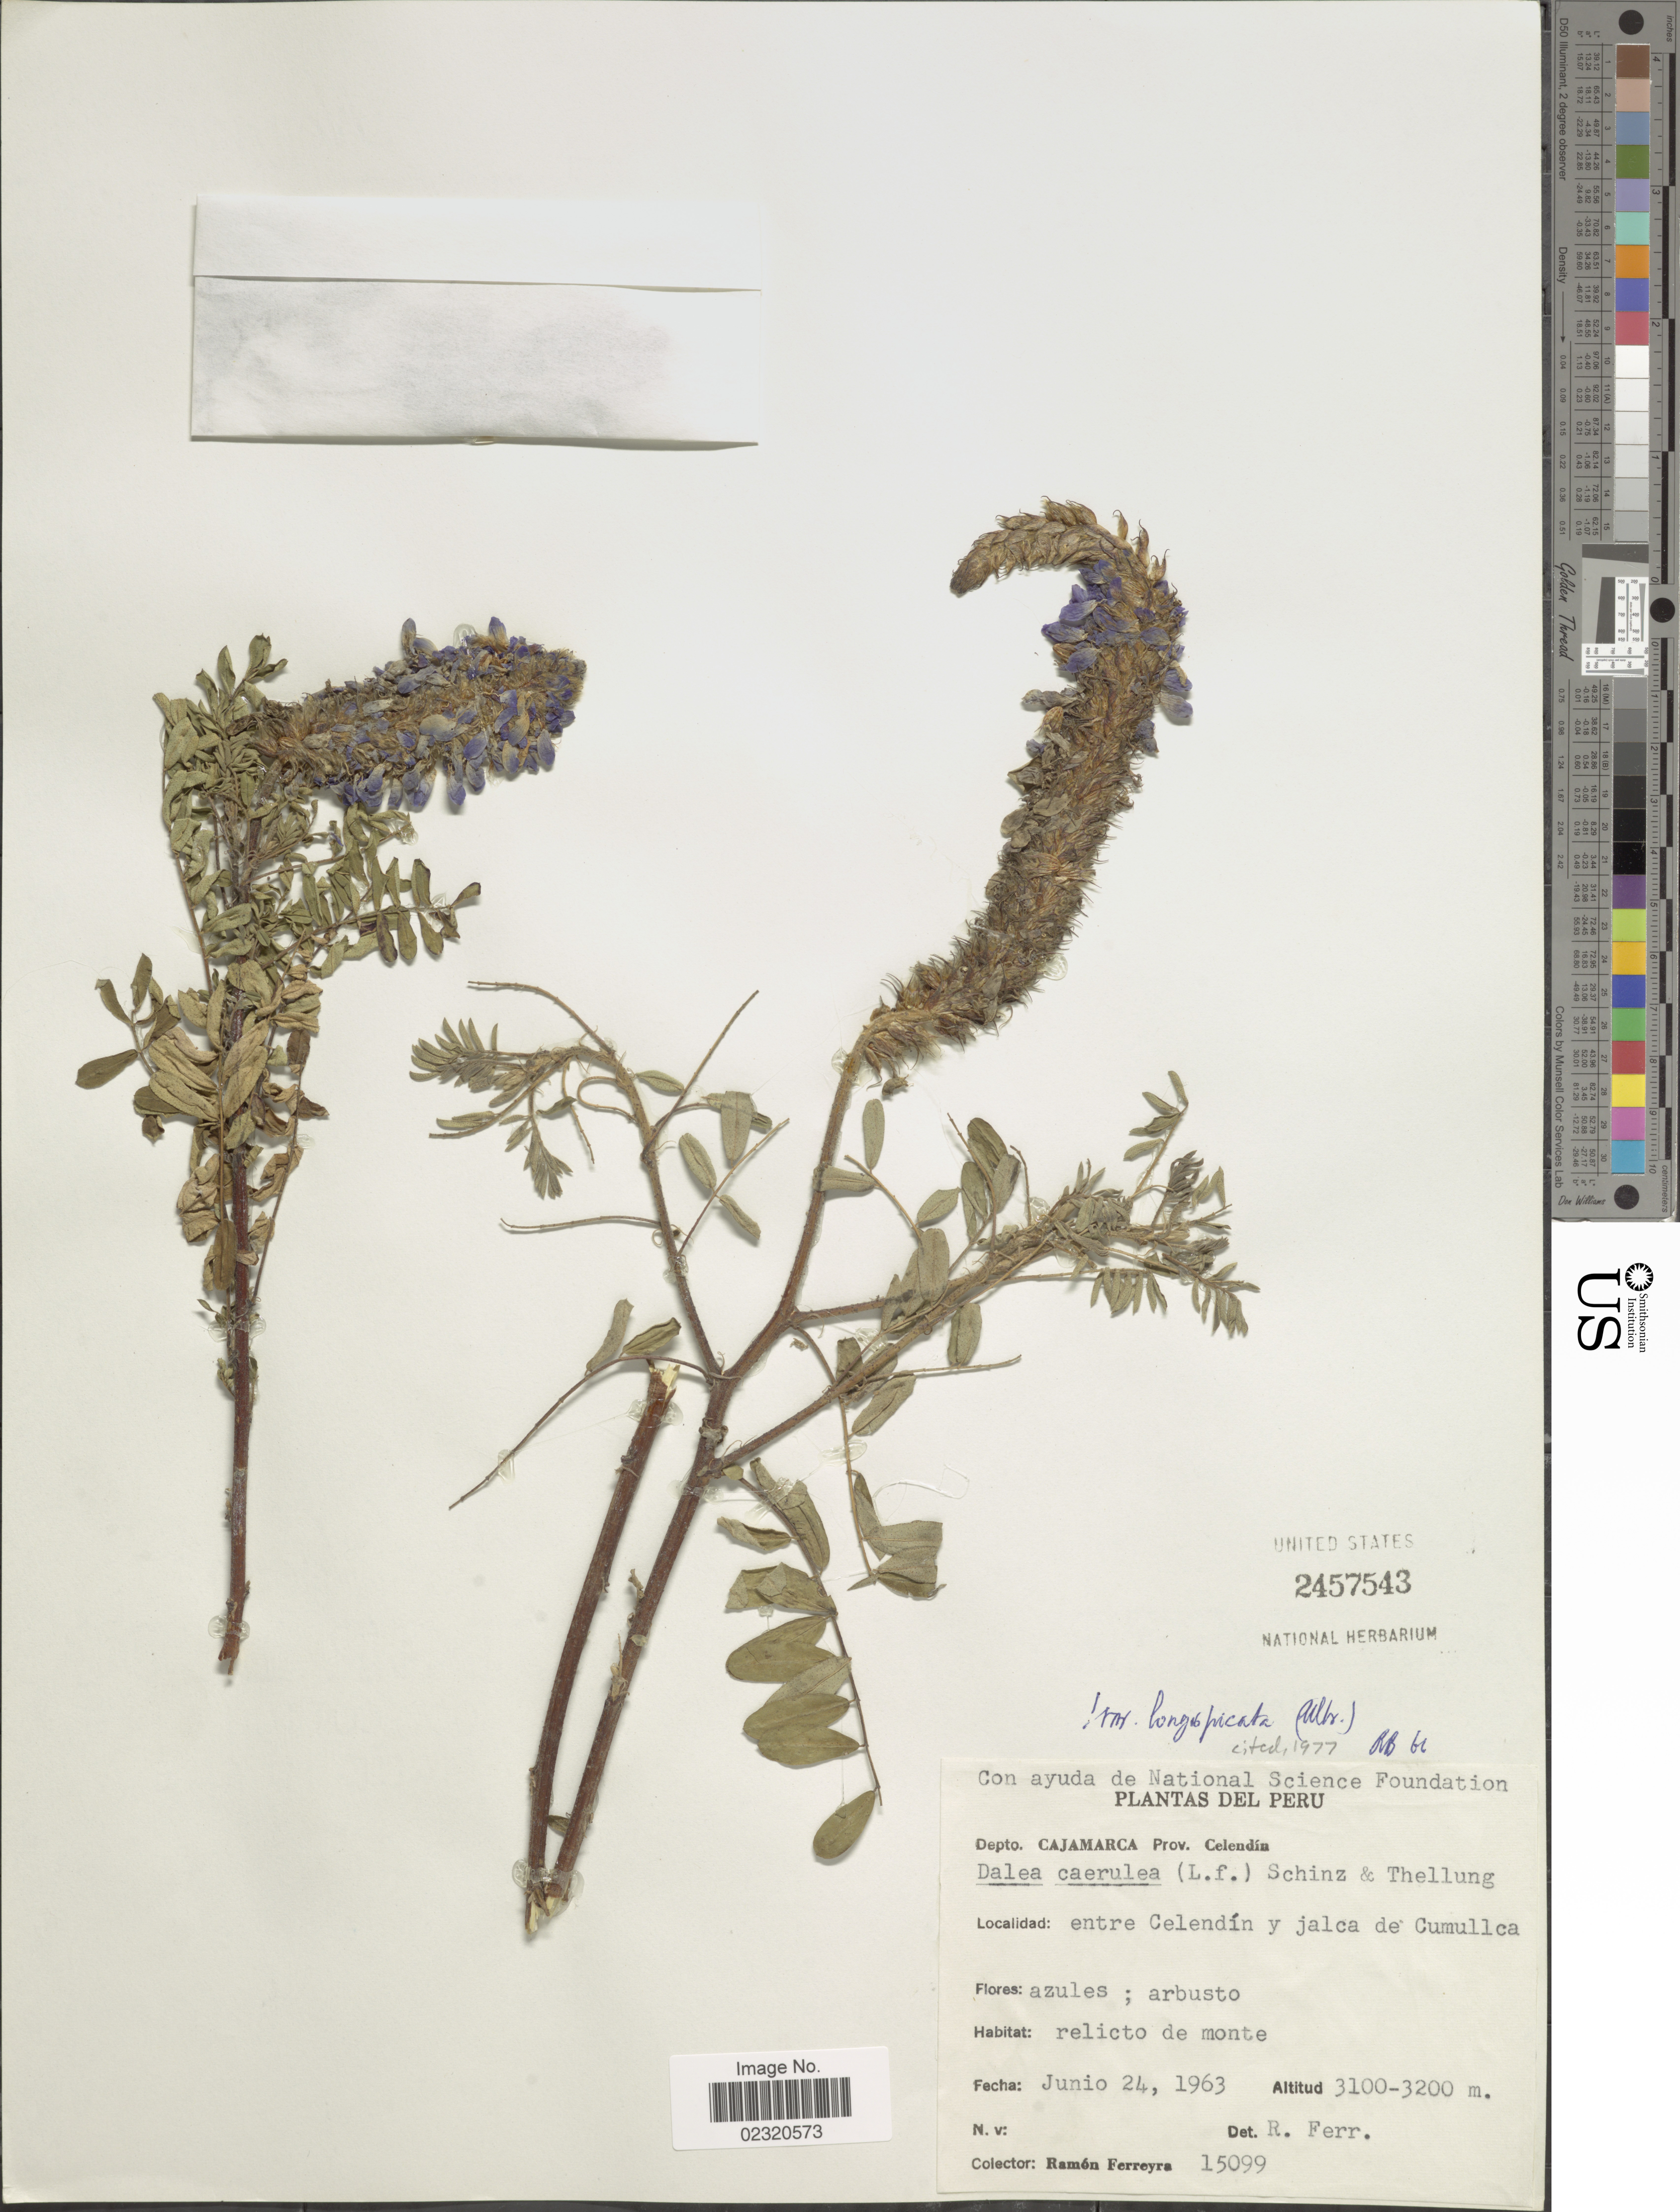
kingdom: Plantae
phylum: Tracheophyta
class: Magnoliopsida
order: Fabales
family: Fabaceae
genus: Dalea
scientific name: Dalea coerulea var. longispicata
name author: (Ulbr.) Barneby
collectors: R. A. Ferreyra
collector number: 15099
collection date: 1963-06-24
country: Peru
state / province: Cajamarca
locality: Prov. Celendin, entre Celendin y jalca de Cumullca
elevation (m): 3100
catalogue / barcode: US 2457543